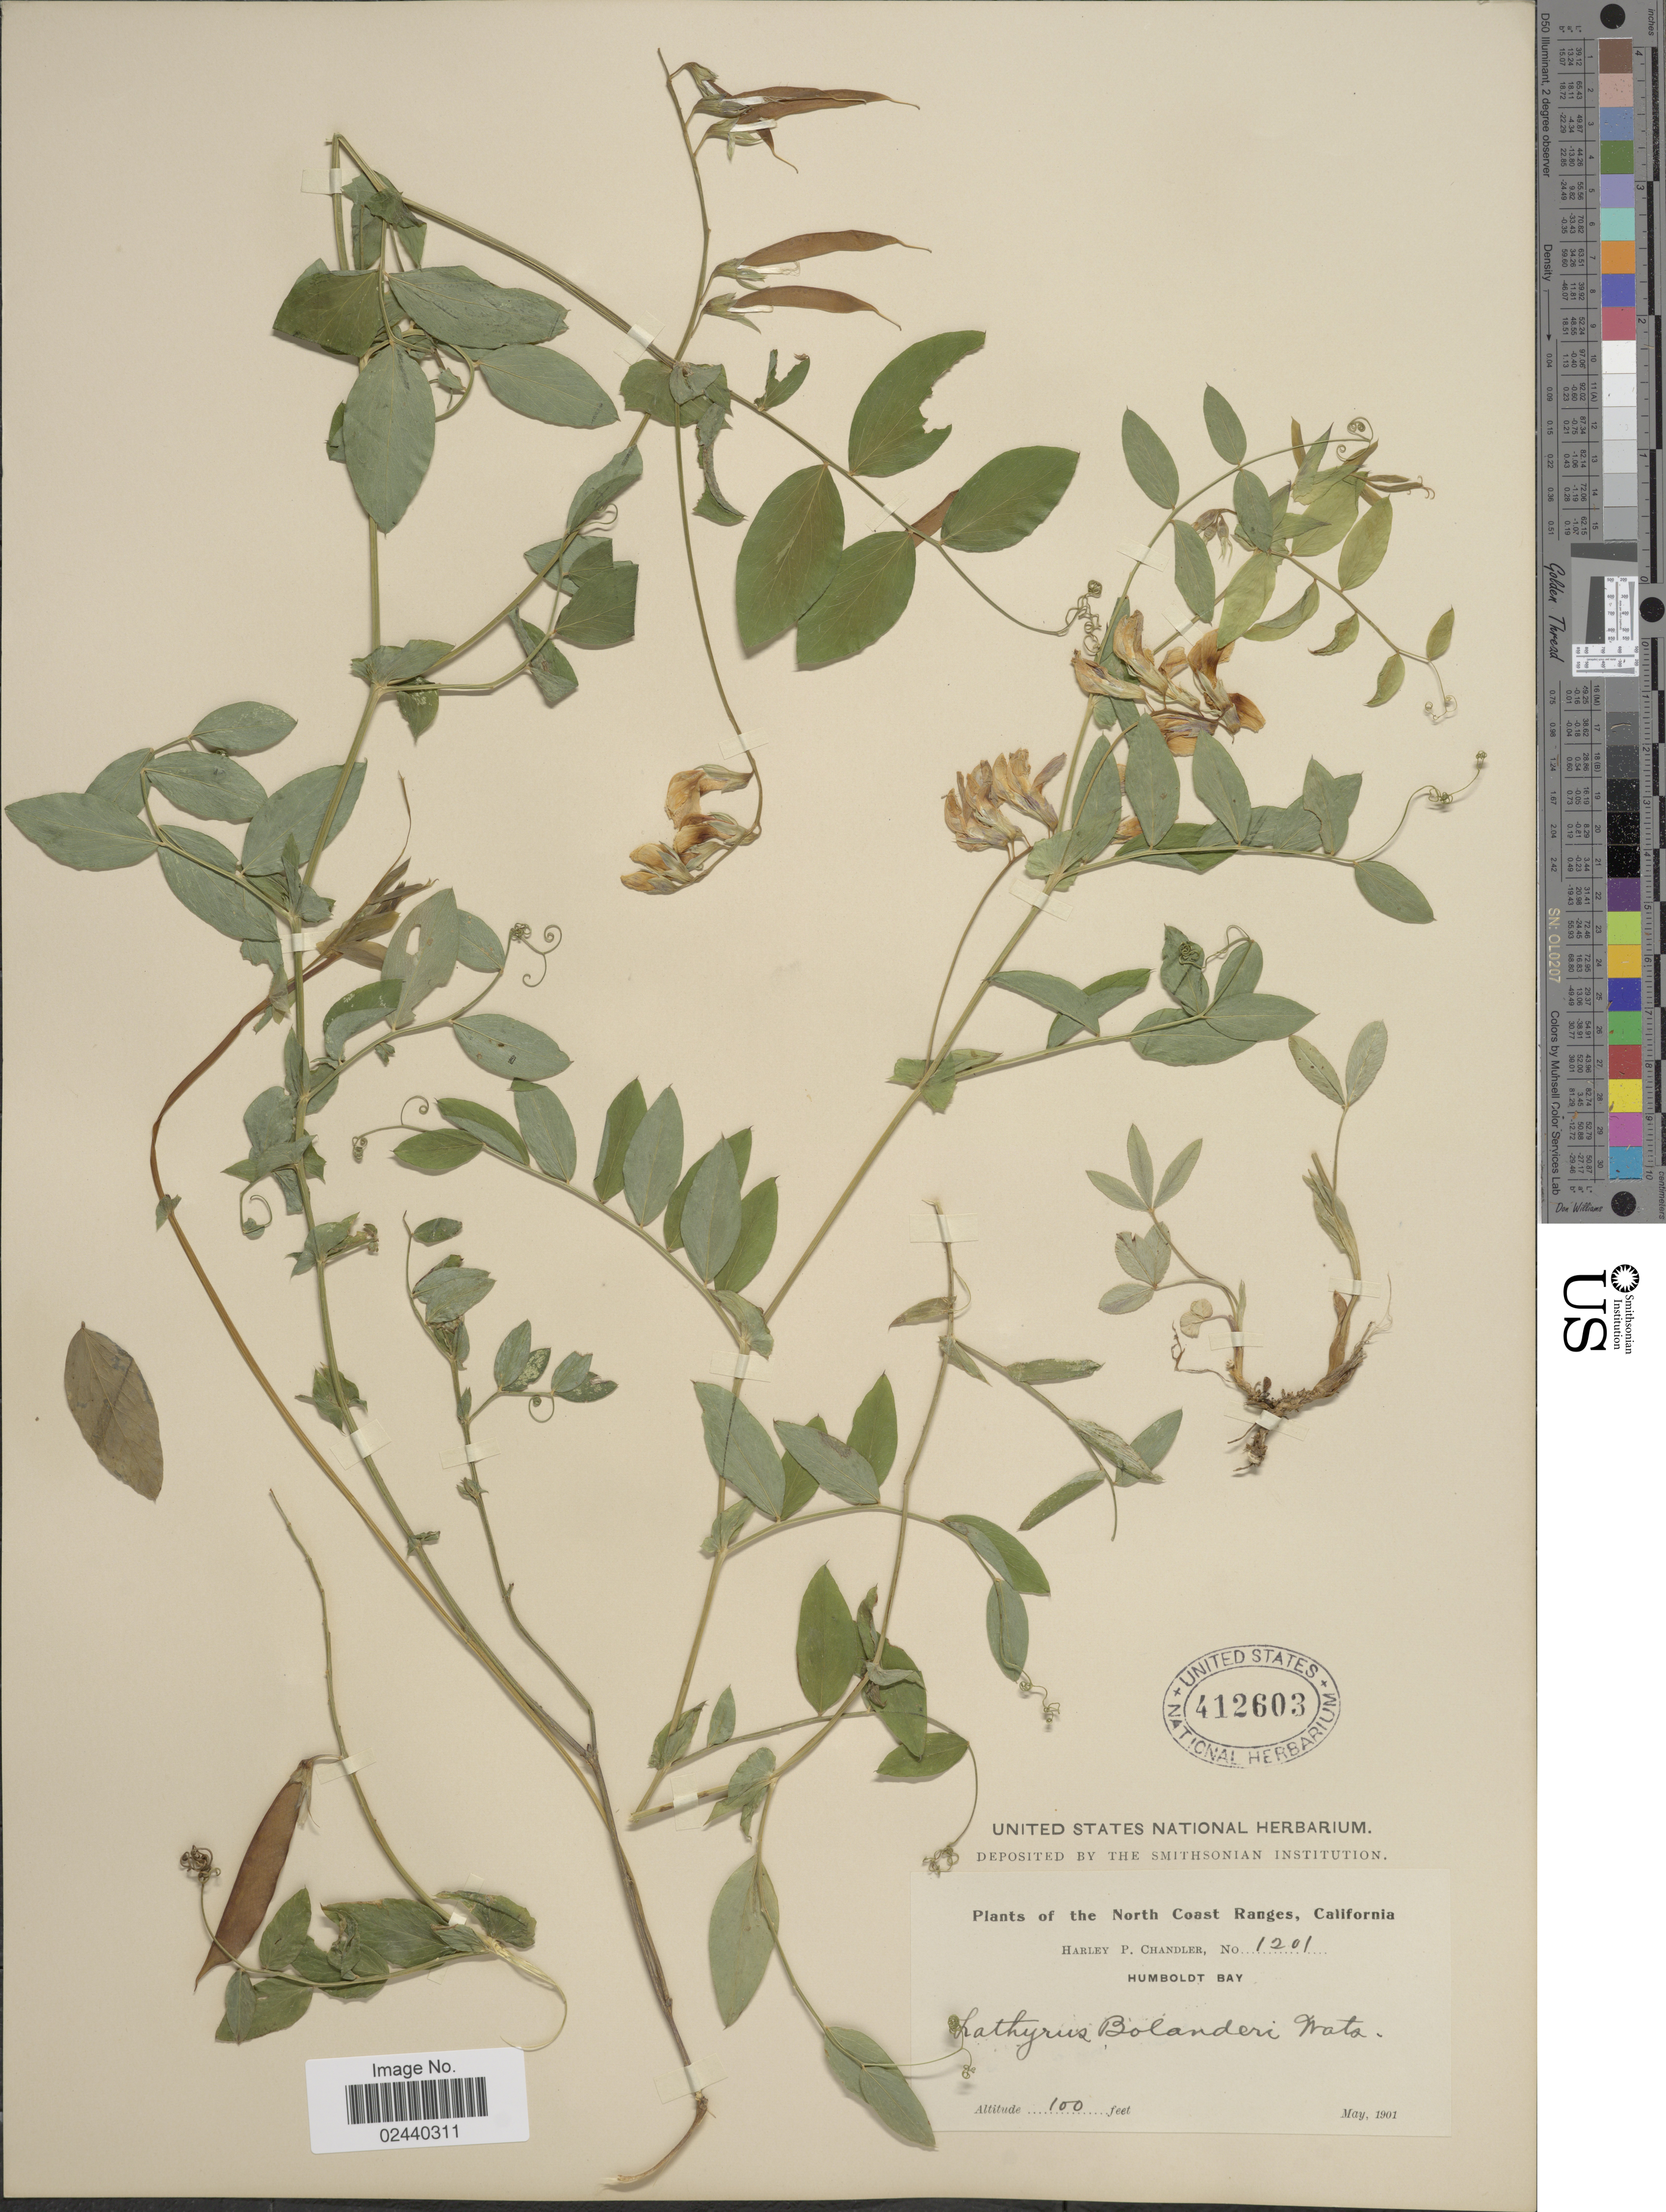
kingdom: Plantae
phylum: Tracheophyta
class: Magnoliopsida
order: Fabales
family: Fabaceae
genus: Lathyrus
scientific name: Lathyrus bolanderi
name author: S. Watson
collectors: H. Chandler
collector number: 1201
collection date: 1901-05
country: United States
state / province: California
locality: The North Coast Ranges, Humboldt Bay.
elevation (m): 30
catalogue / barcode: US 412603